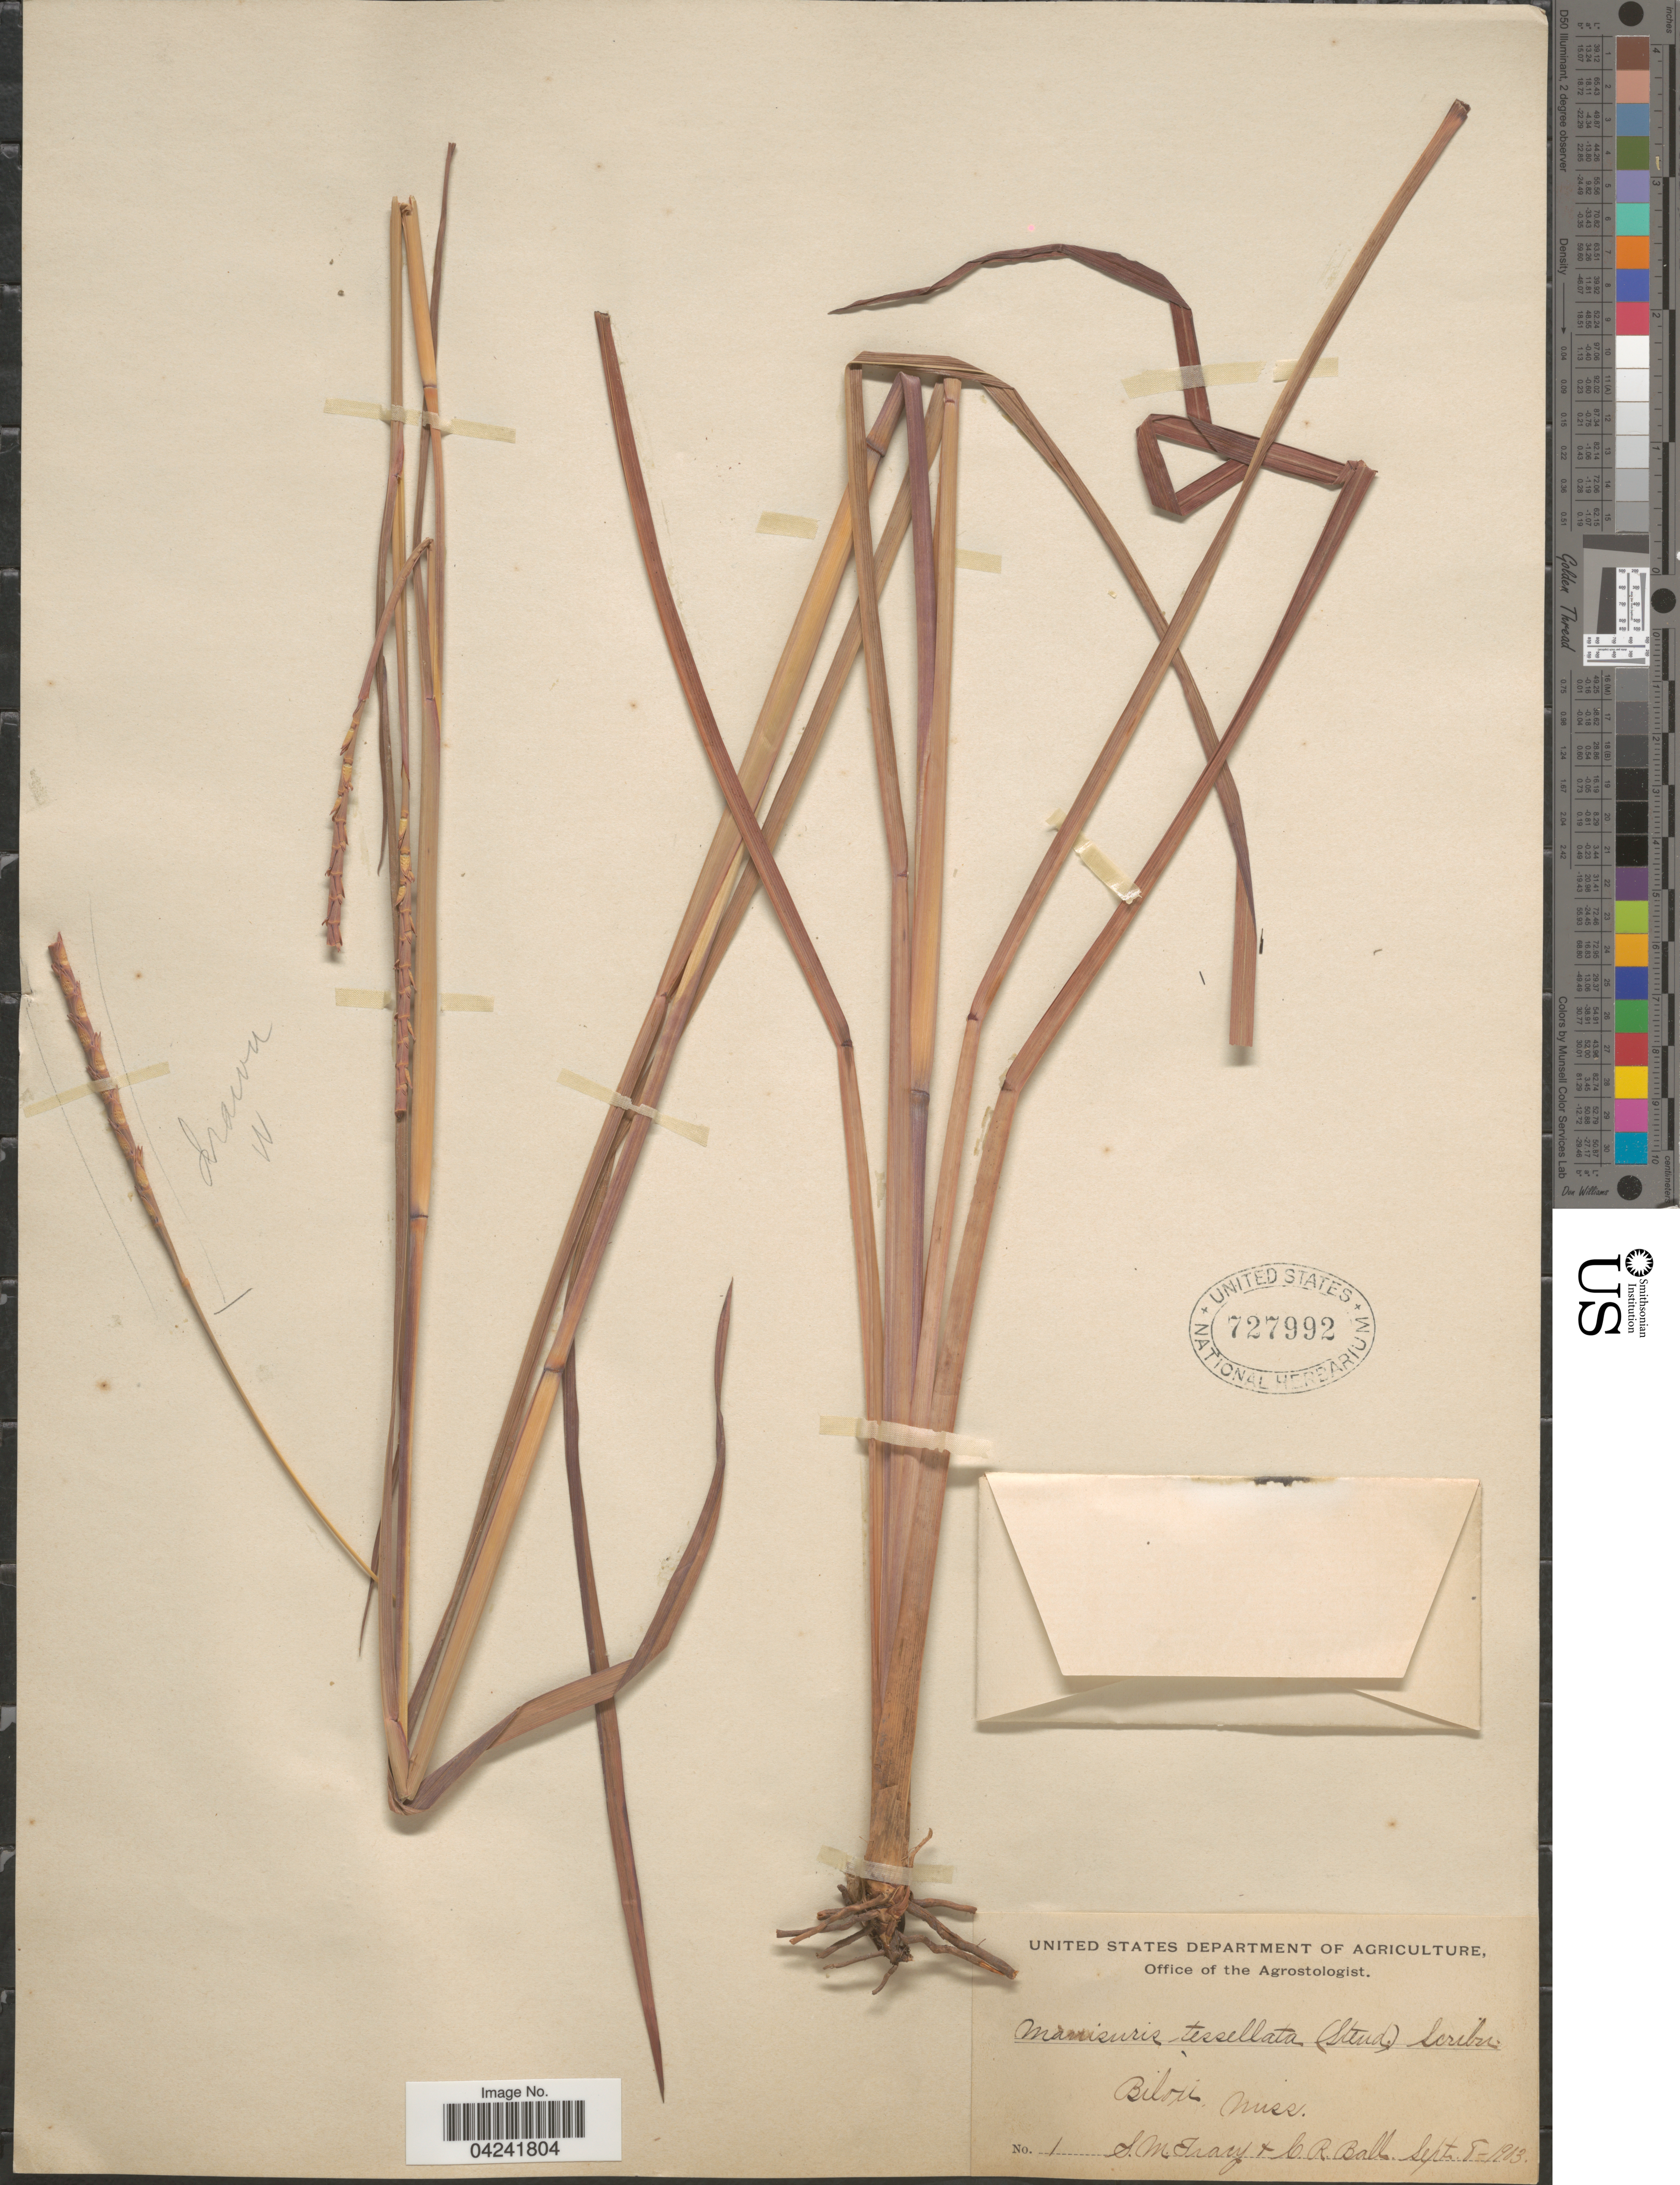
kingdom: Plantae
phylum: Tracheophyta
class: Liliopsida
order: Poales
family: Poaceae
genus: Mnesithea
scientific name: Mnesithea tessellata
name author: (Steud.) de Koning & Sosef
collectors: S. M. Tracy & C. R. Ball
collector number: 1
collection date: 1903-09-08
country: United States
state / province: Mississippi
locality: Biloxi.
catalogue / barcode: US 727992